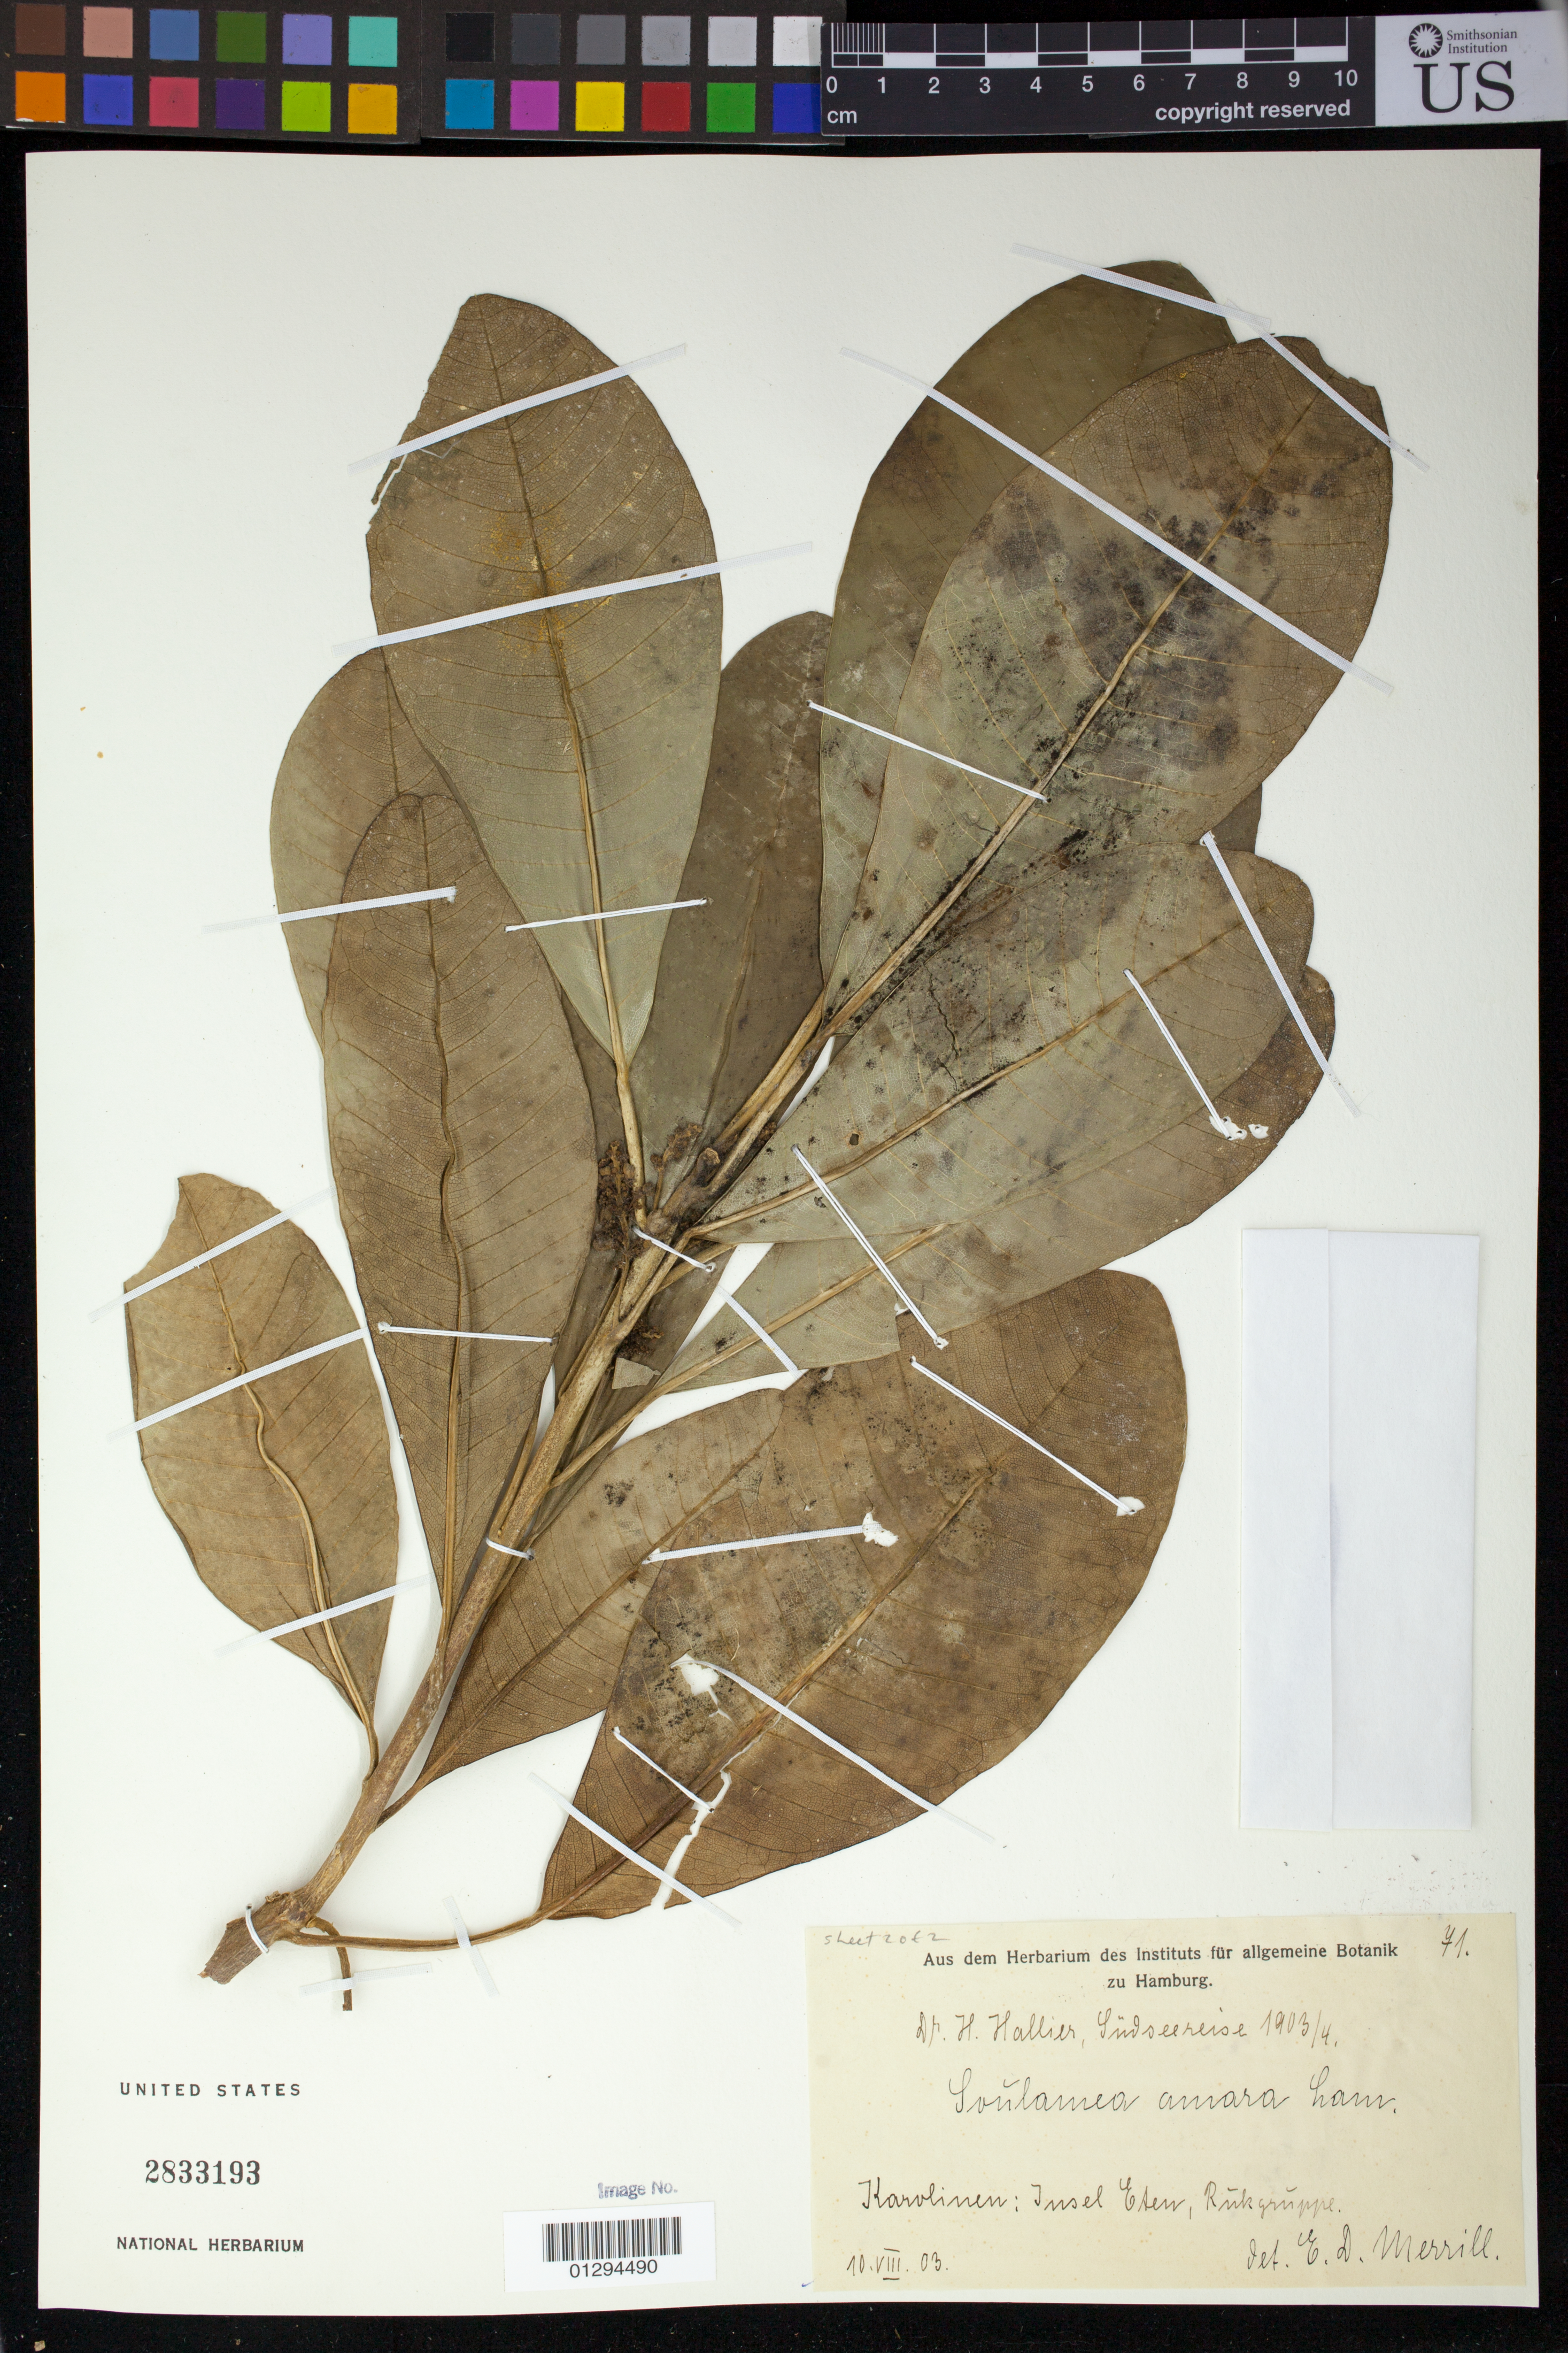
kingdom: Plantae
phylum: Tracheophyta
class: Magnoliopsida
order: Sapindales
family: Simaroubaceae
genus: Soulamea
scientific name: Soulamea amara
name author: Lam.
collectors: H. Hallier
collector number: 71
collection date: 1903-08-10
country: Micronesia, Federated States of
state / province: Truk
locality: Karolinen: Insel Eten, Rukgruppe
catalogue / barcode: US 2833193